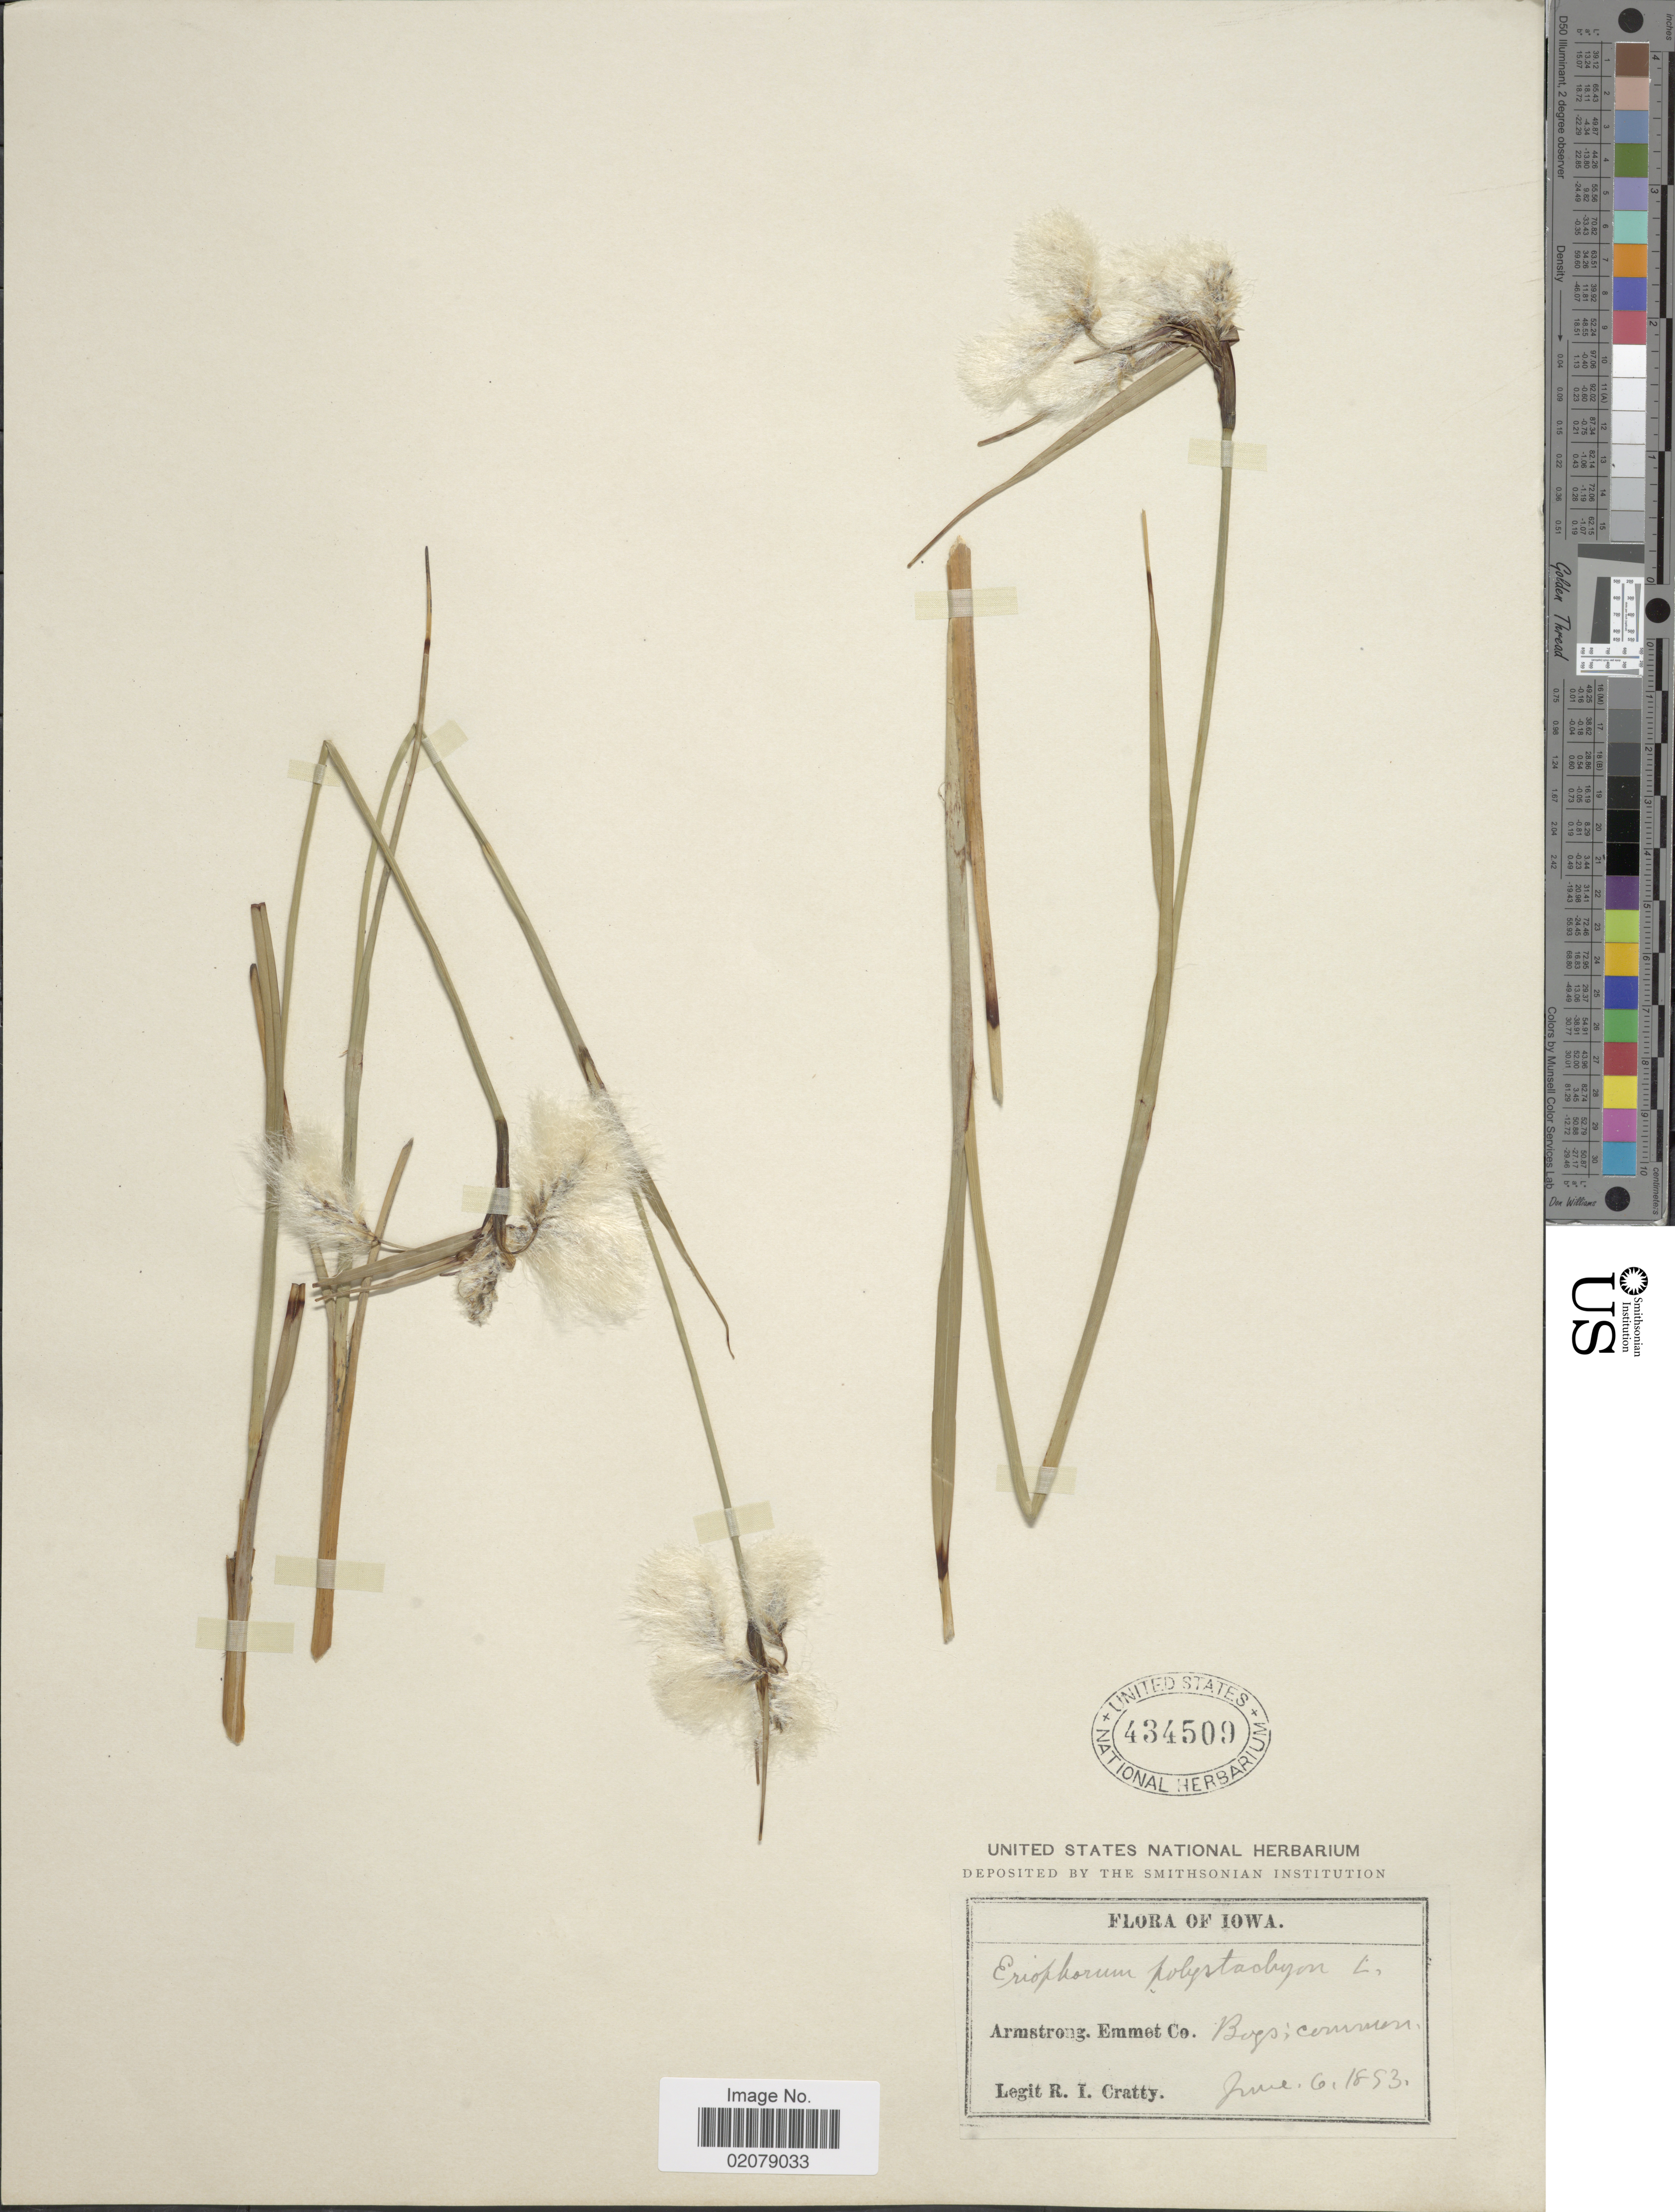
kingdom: Plantae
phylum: Tracheophyta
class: Liliopsida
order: Poales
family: Cyperaceae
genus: Eriophorum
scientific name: Eriophorum viridicarinatum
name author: (Englem.) Fernald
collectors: R. Cratty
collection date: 1893-06-06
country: United States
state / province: Iowa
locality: Armstrong, Emmet Co.,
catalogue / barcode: US 434509